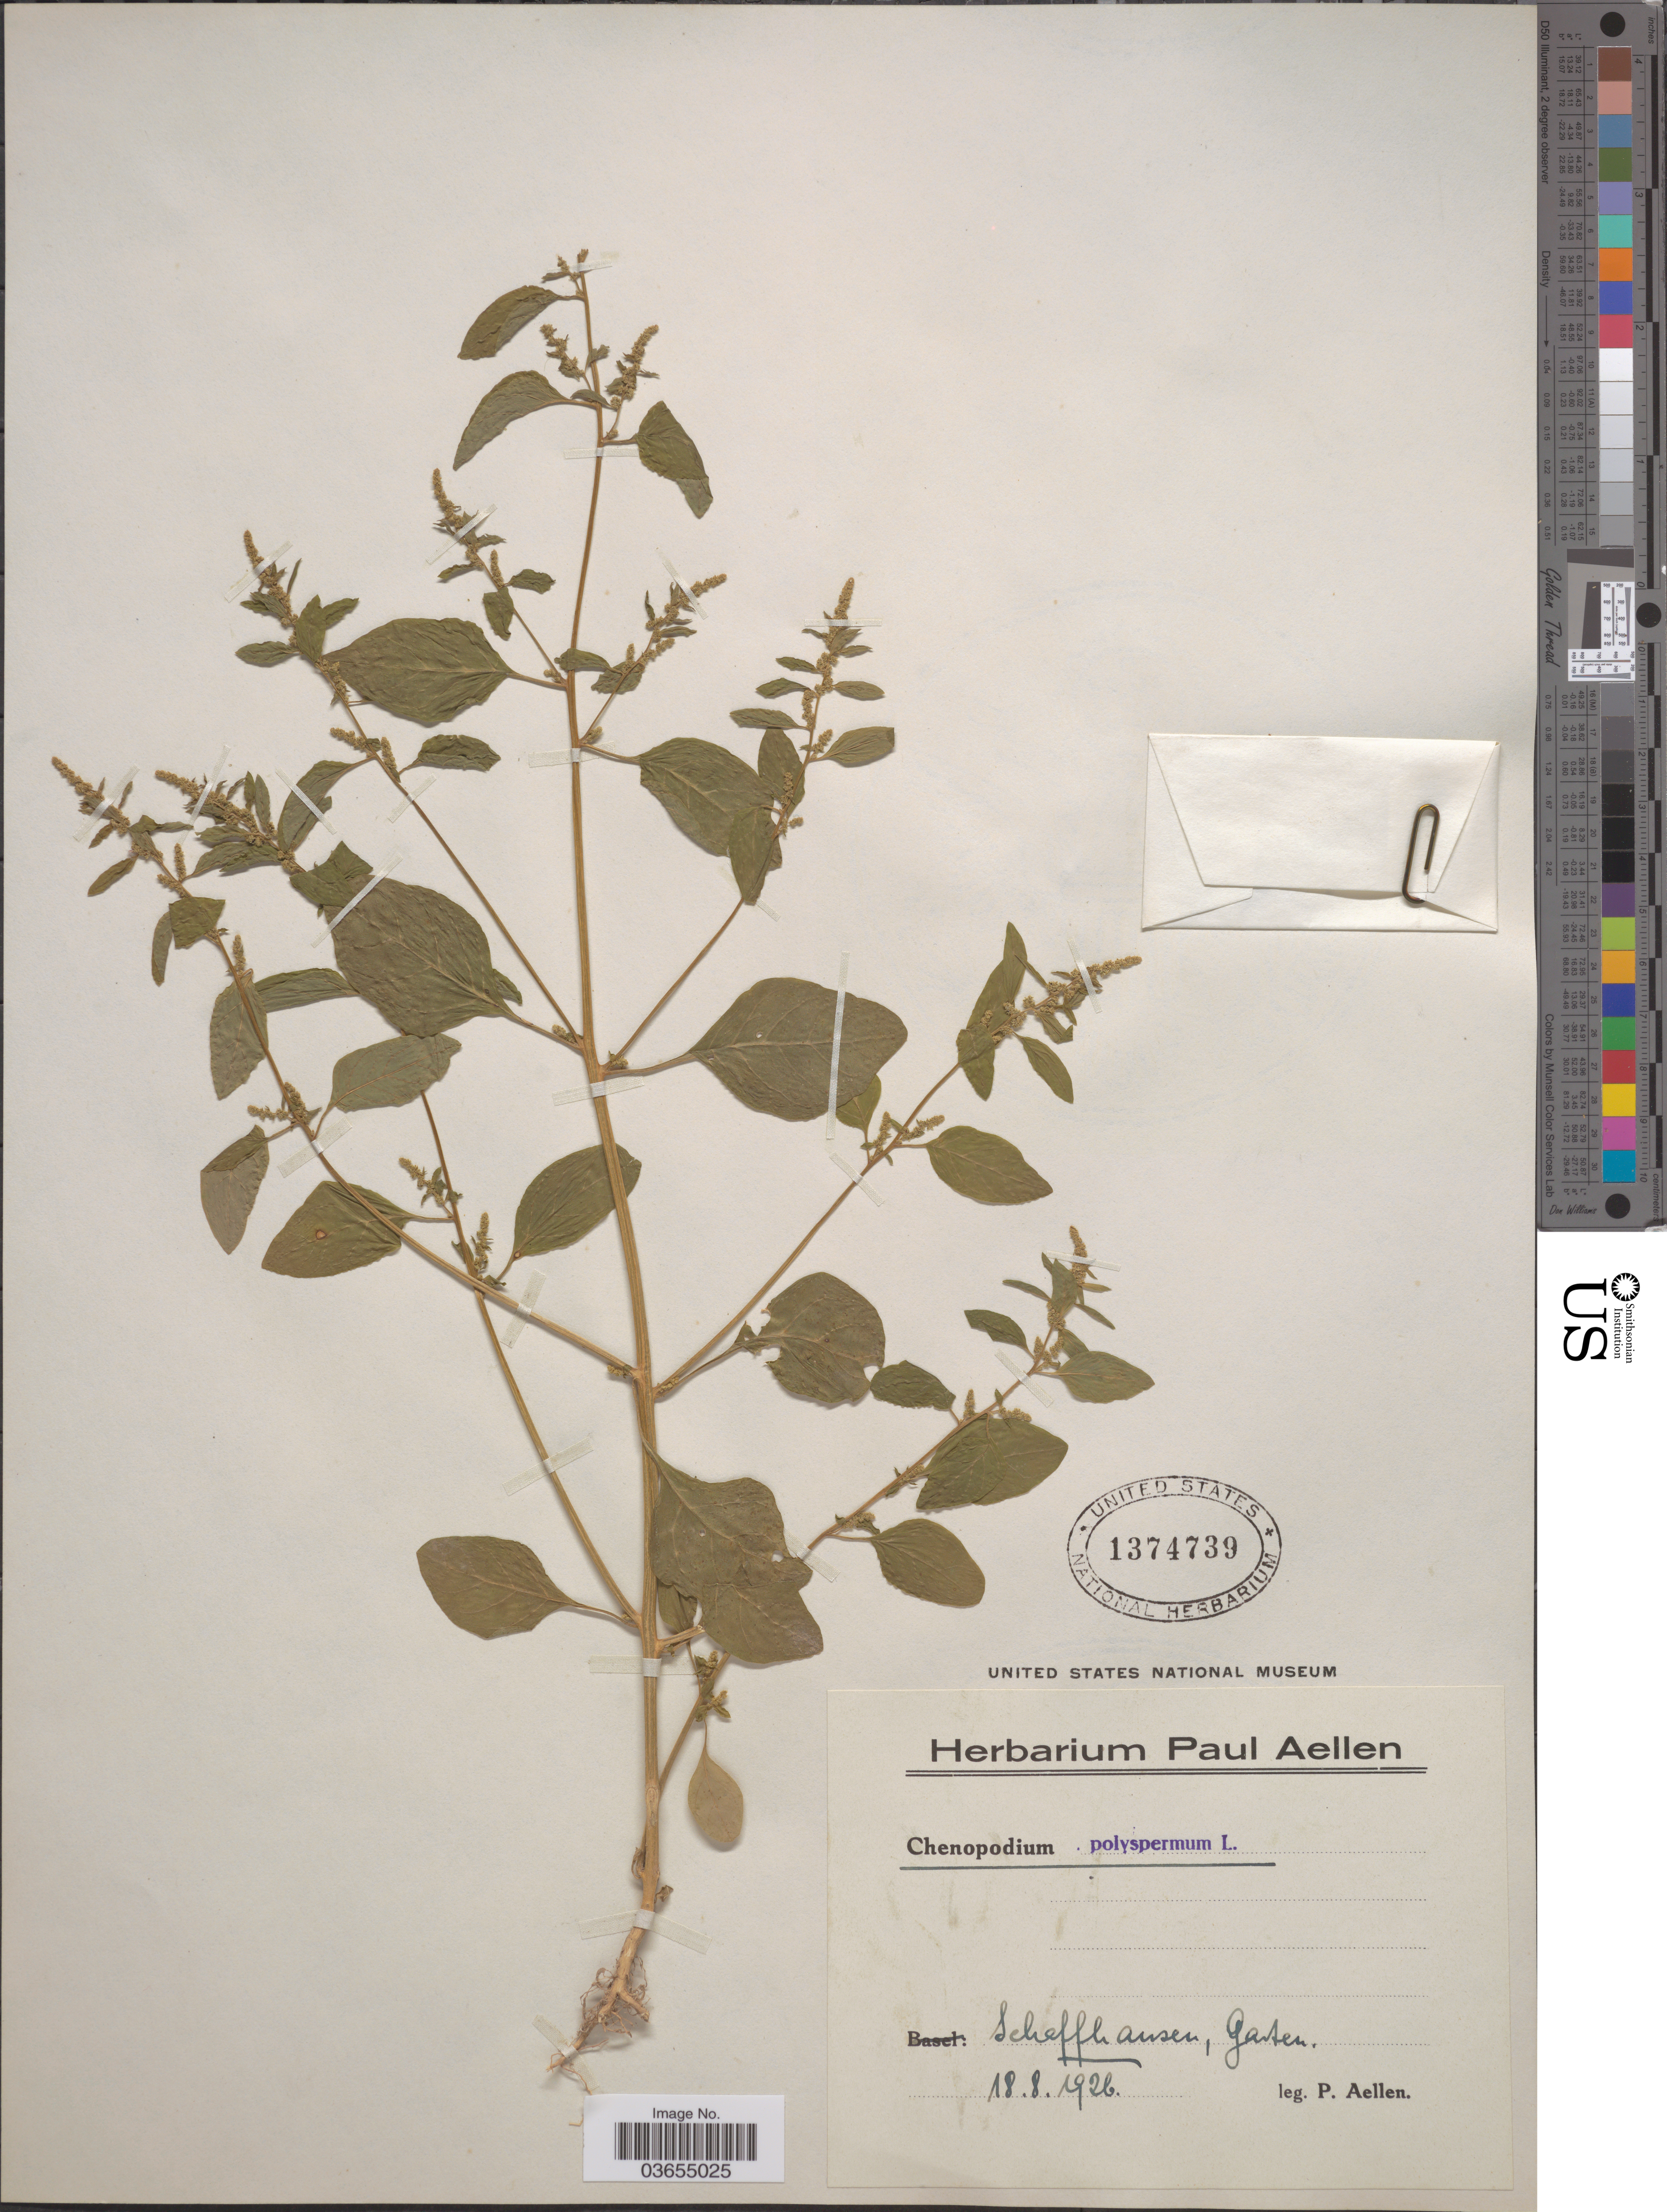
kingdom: Plantae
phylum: Tracheophyta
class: Magnoliopsida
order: Caryophyllales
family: Amaranthaceae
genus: Lipandra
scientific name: Lipandra polysperma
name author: (L.) S. Fuentes et al.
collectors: P. Aellen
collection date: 1926-08-18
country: Switzerland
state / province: Schaffhausen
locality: Schaffhausen, Garten.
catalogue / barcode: US 1374739